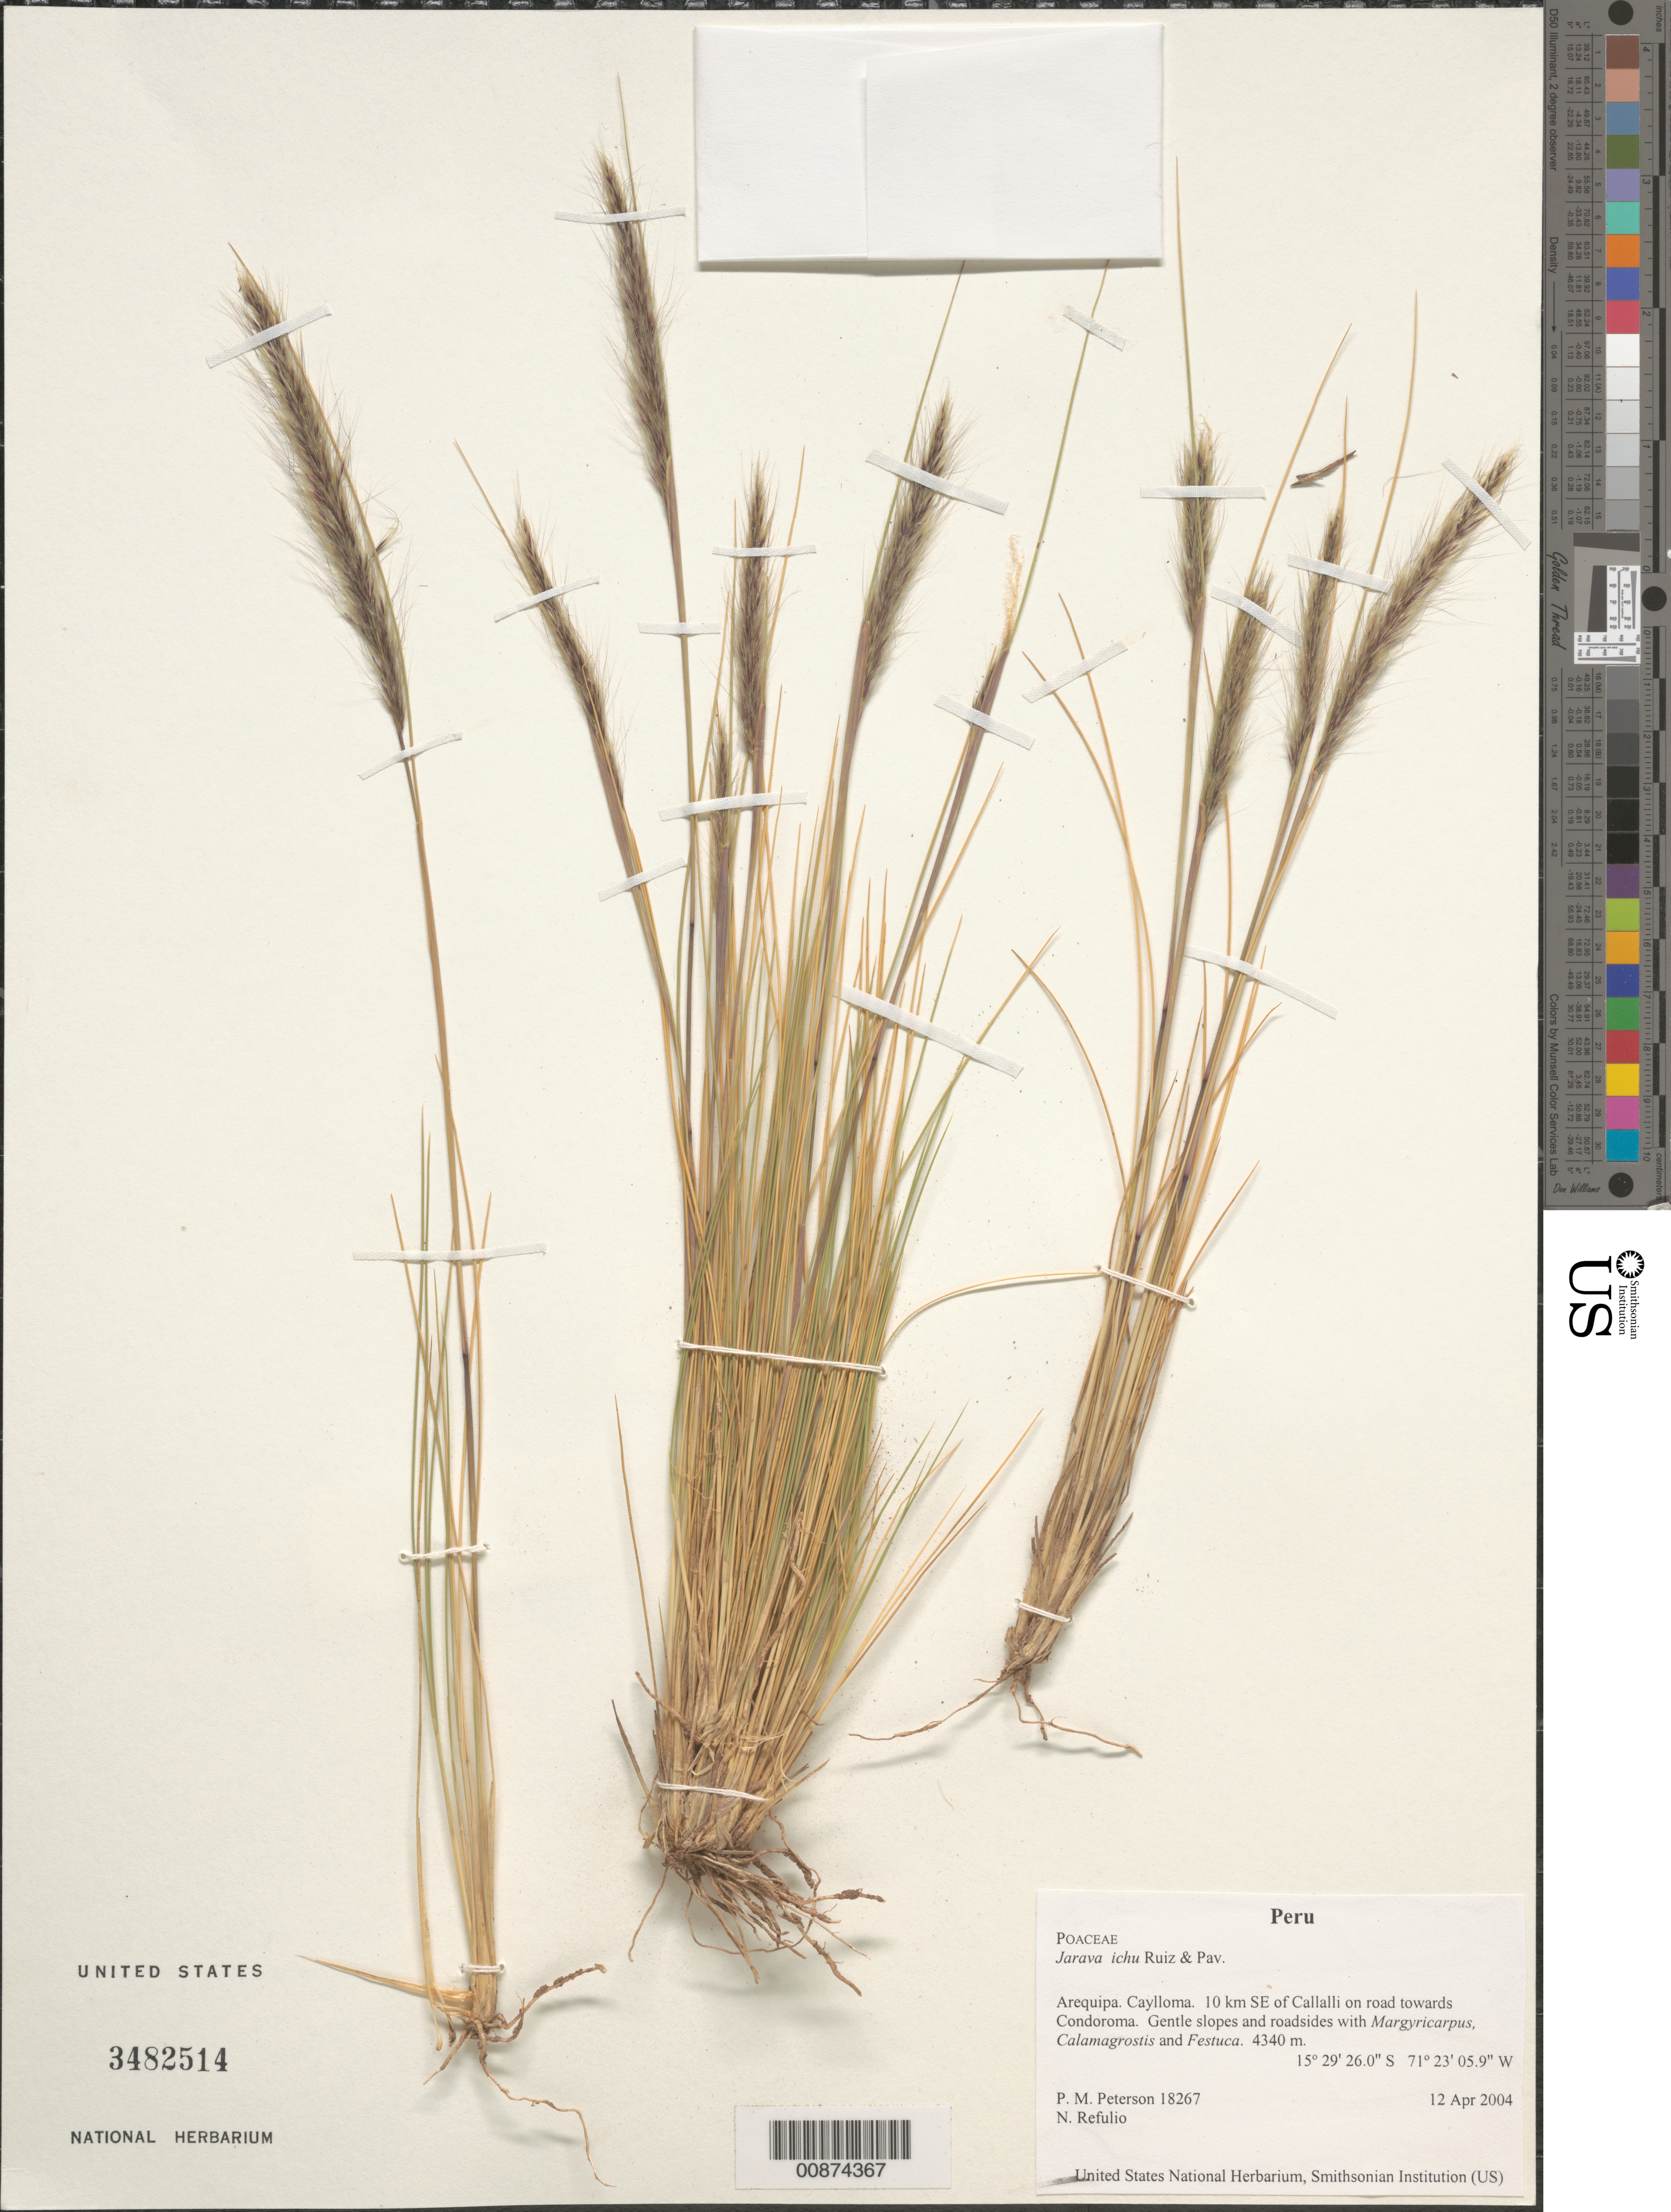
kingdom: Plantae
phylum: Tracheophyta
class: Liliopsida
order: Poales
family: Poaceae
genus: Jarava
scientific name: Jarava ichu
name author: Ruiz & Pav.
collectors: P. M. Peterson & N. Refulio-Rodríguez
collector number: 18267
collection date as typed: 12 Apr 2004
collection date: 2004-04-12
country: Peru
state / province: Arequipa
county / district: Caylloma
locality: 10 km SE of Callalli on road towards Condoroma. Gentle slopes and roadsides with Margyricarpus, Calamagrostis and Festuca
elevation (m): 4340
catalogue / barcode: US 3482514